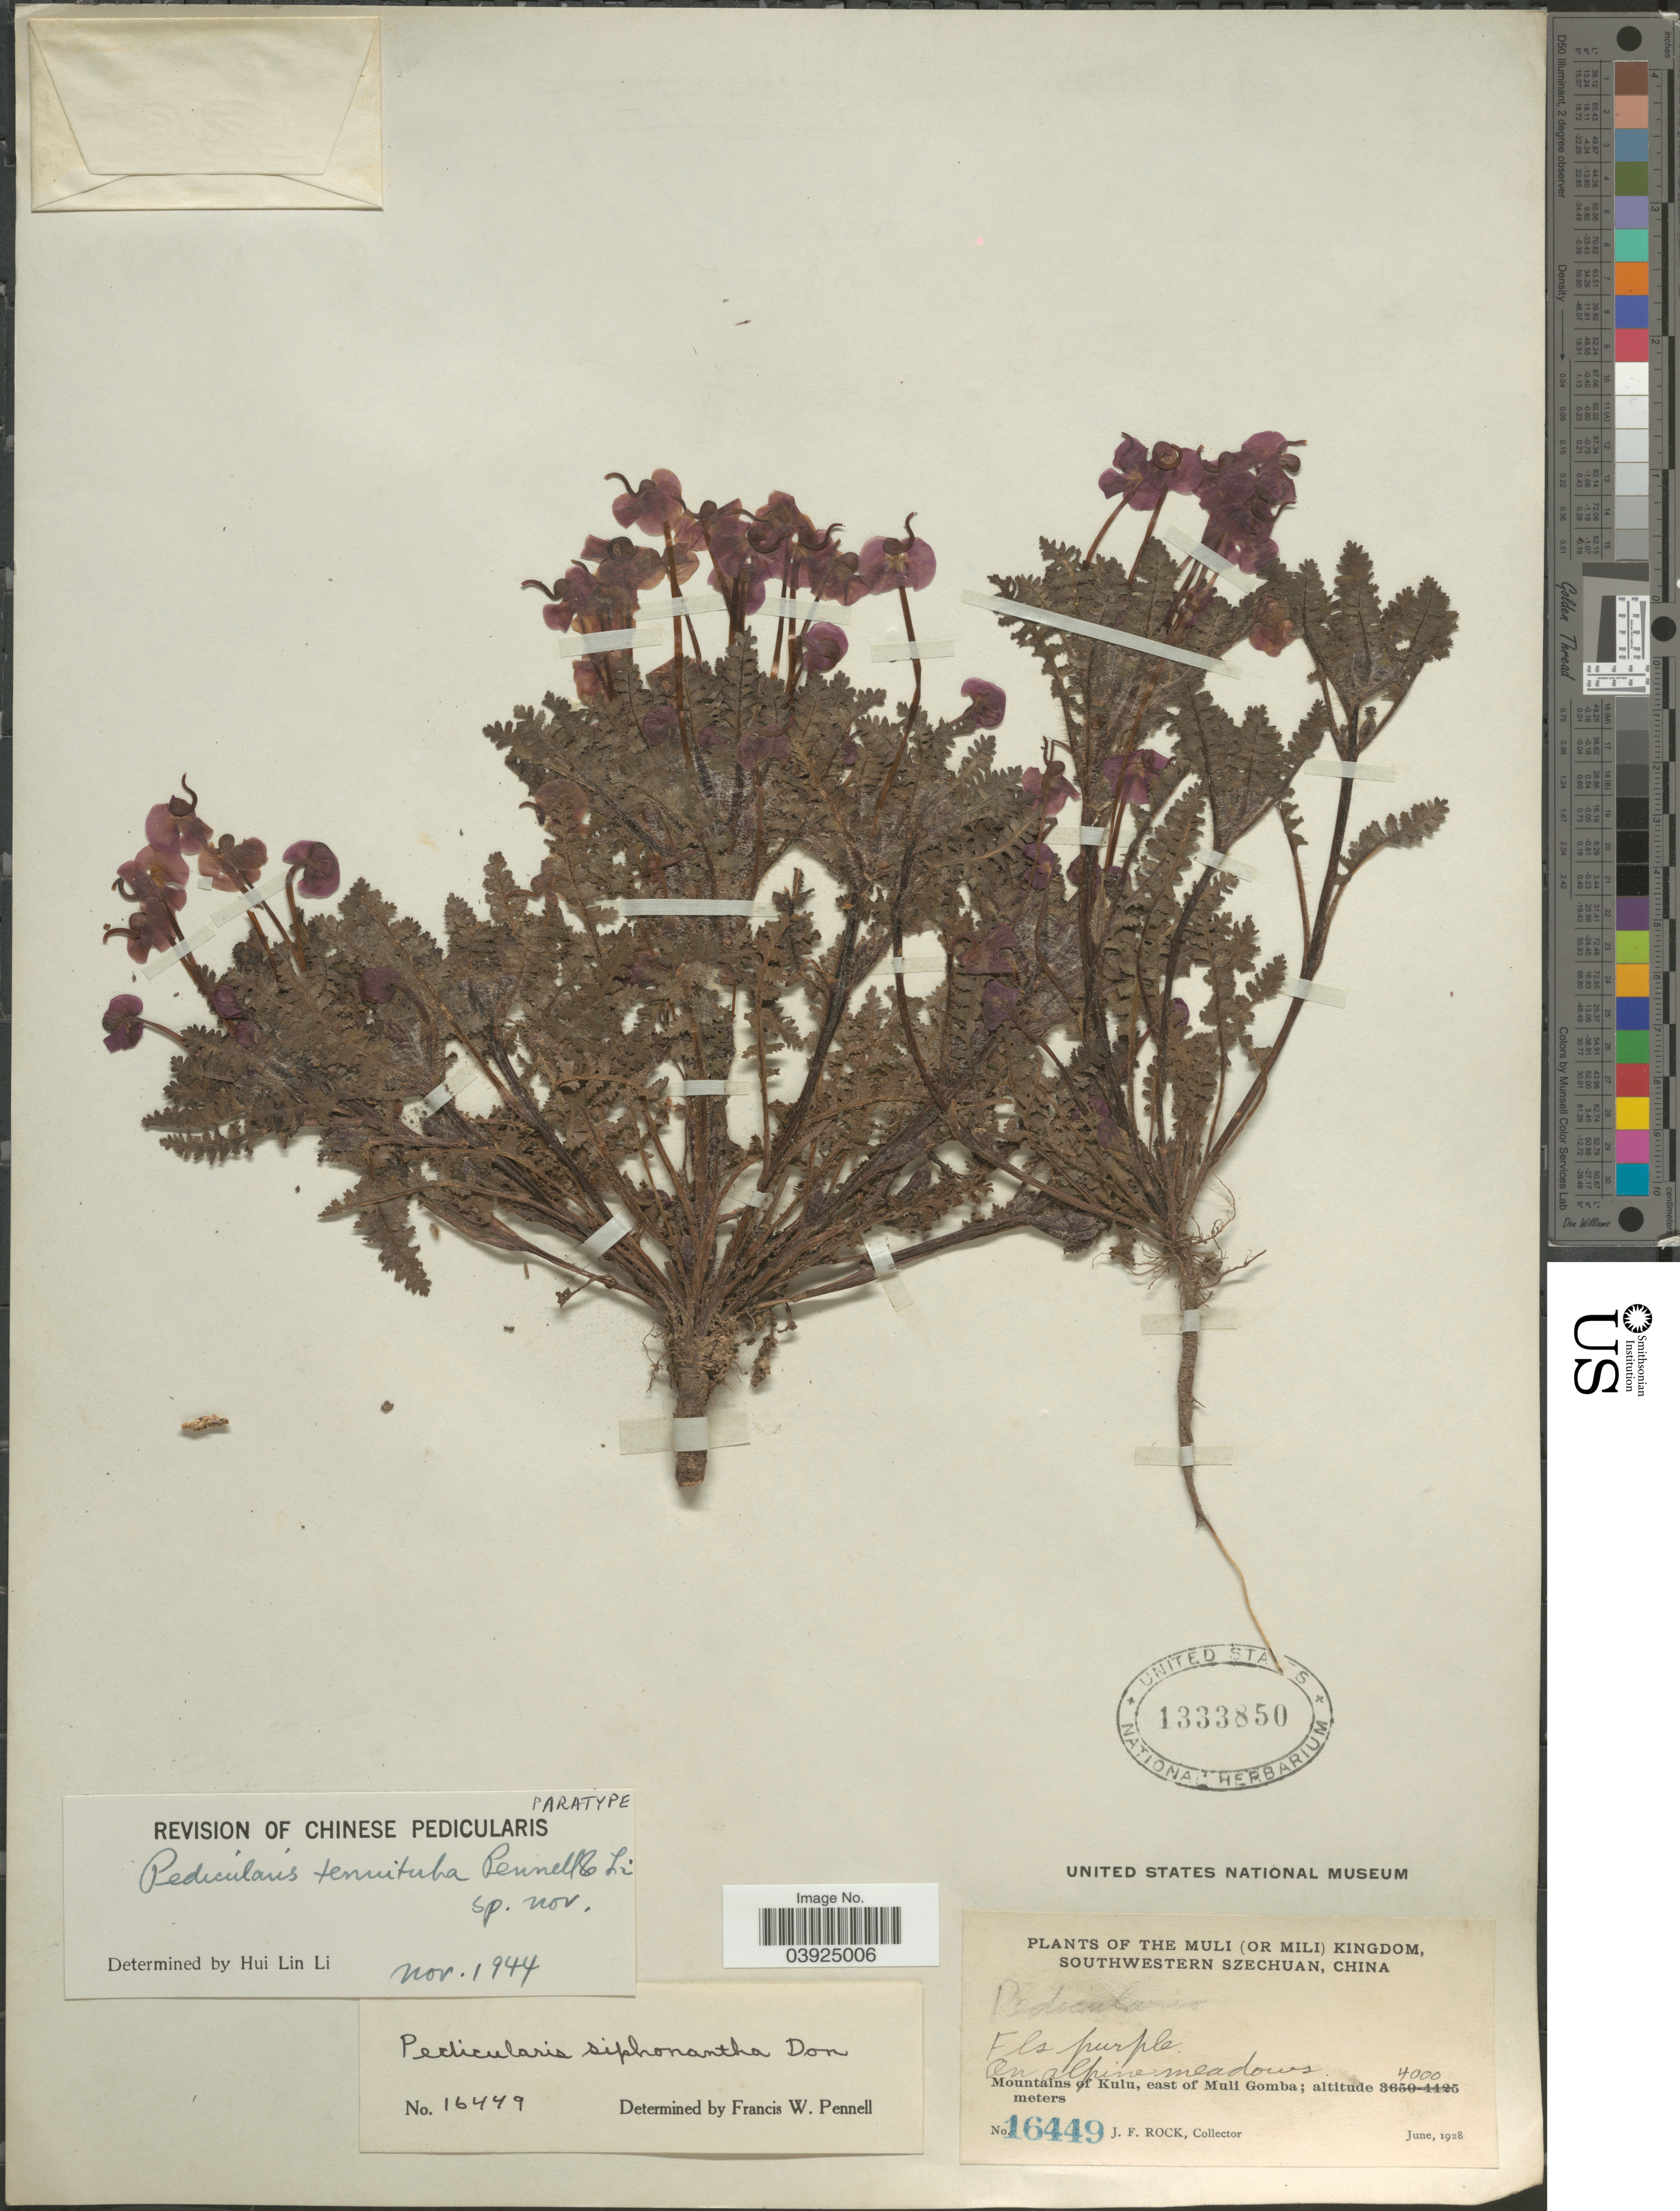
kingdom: Plantae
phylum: Tracheophyta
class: Magnoliopsida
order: Lamiales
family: Orobanchaceae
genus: Pedicularis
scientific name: Pedicularis tenuituba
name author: Pennell & H.L. Li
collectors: J. Rock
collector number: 16449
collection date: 1928-06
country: China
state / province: Sichuan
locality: The Muli (or Mili) Kingdom, Southwestern Szechuan. Mountains of Kulu, east of Mulli Gomba.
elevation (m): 4000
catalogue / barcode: US 1333850